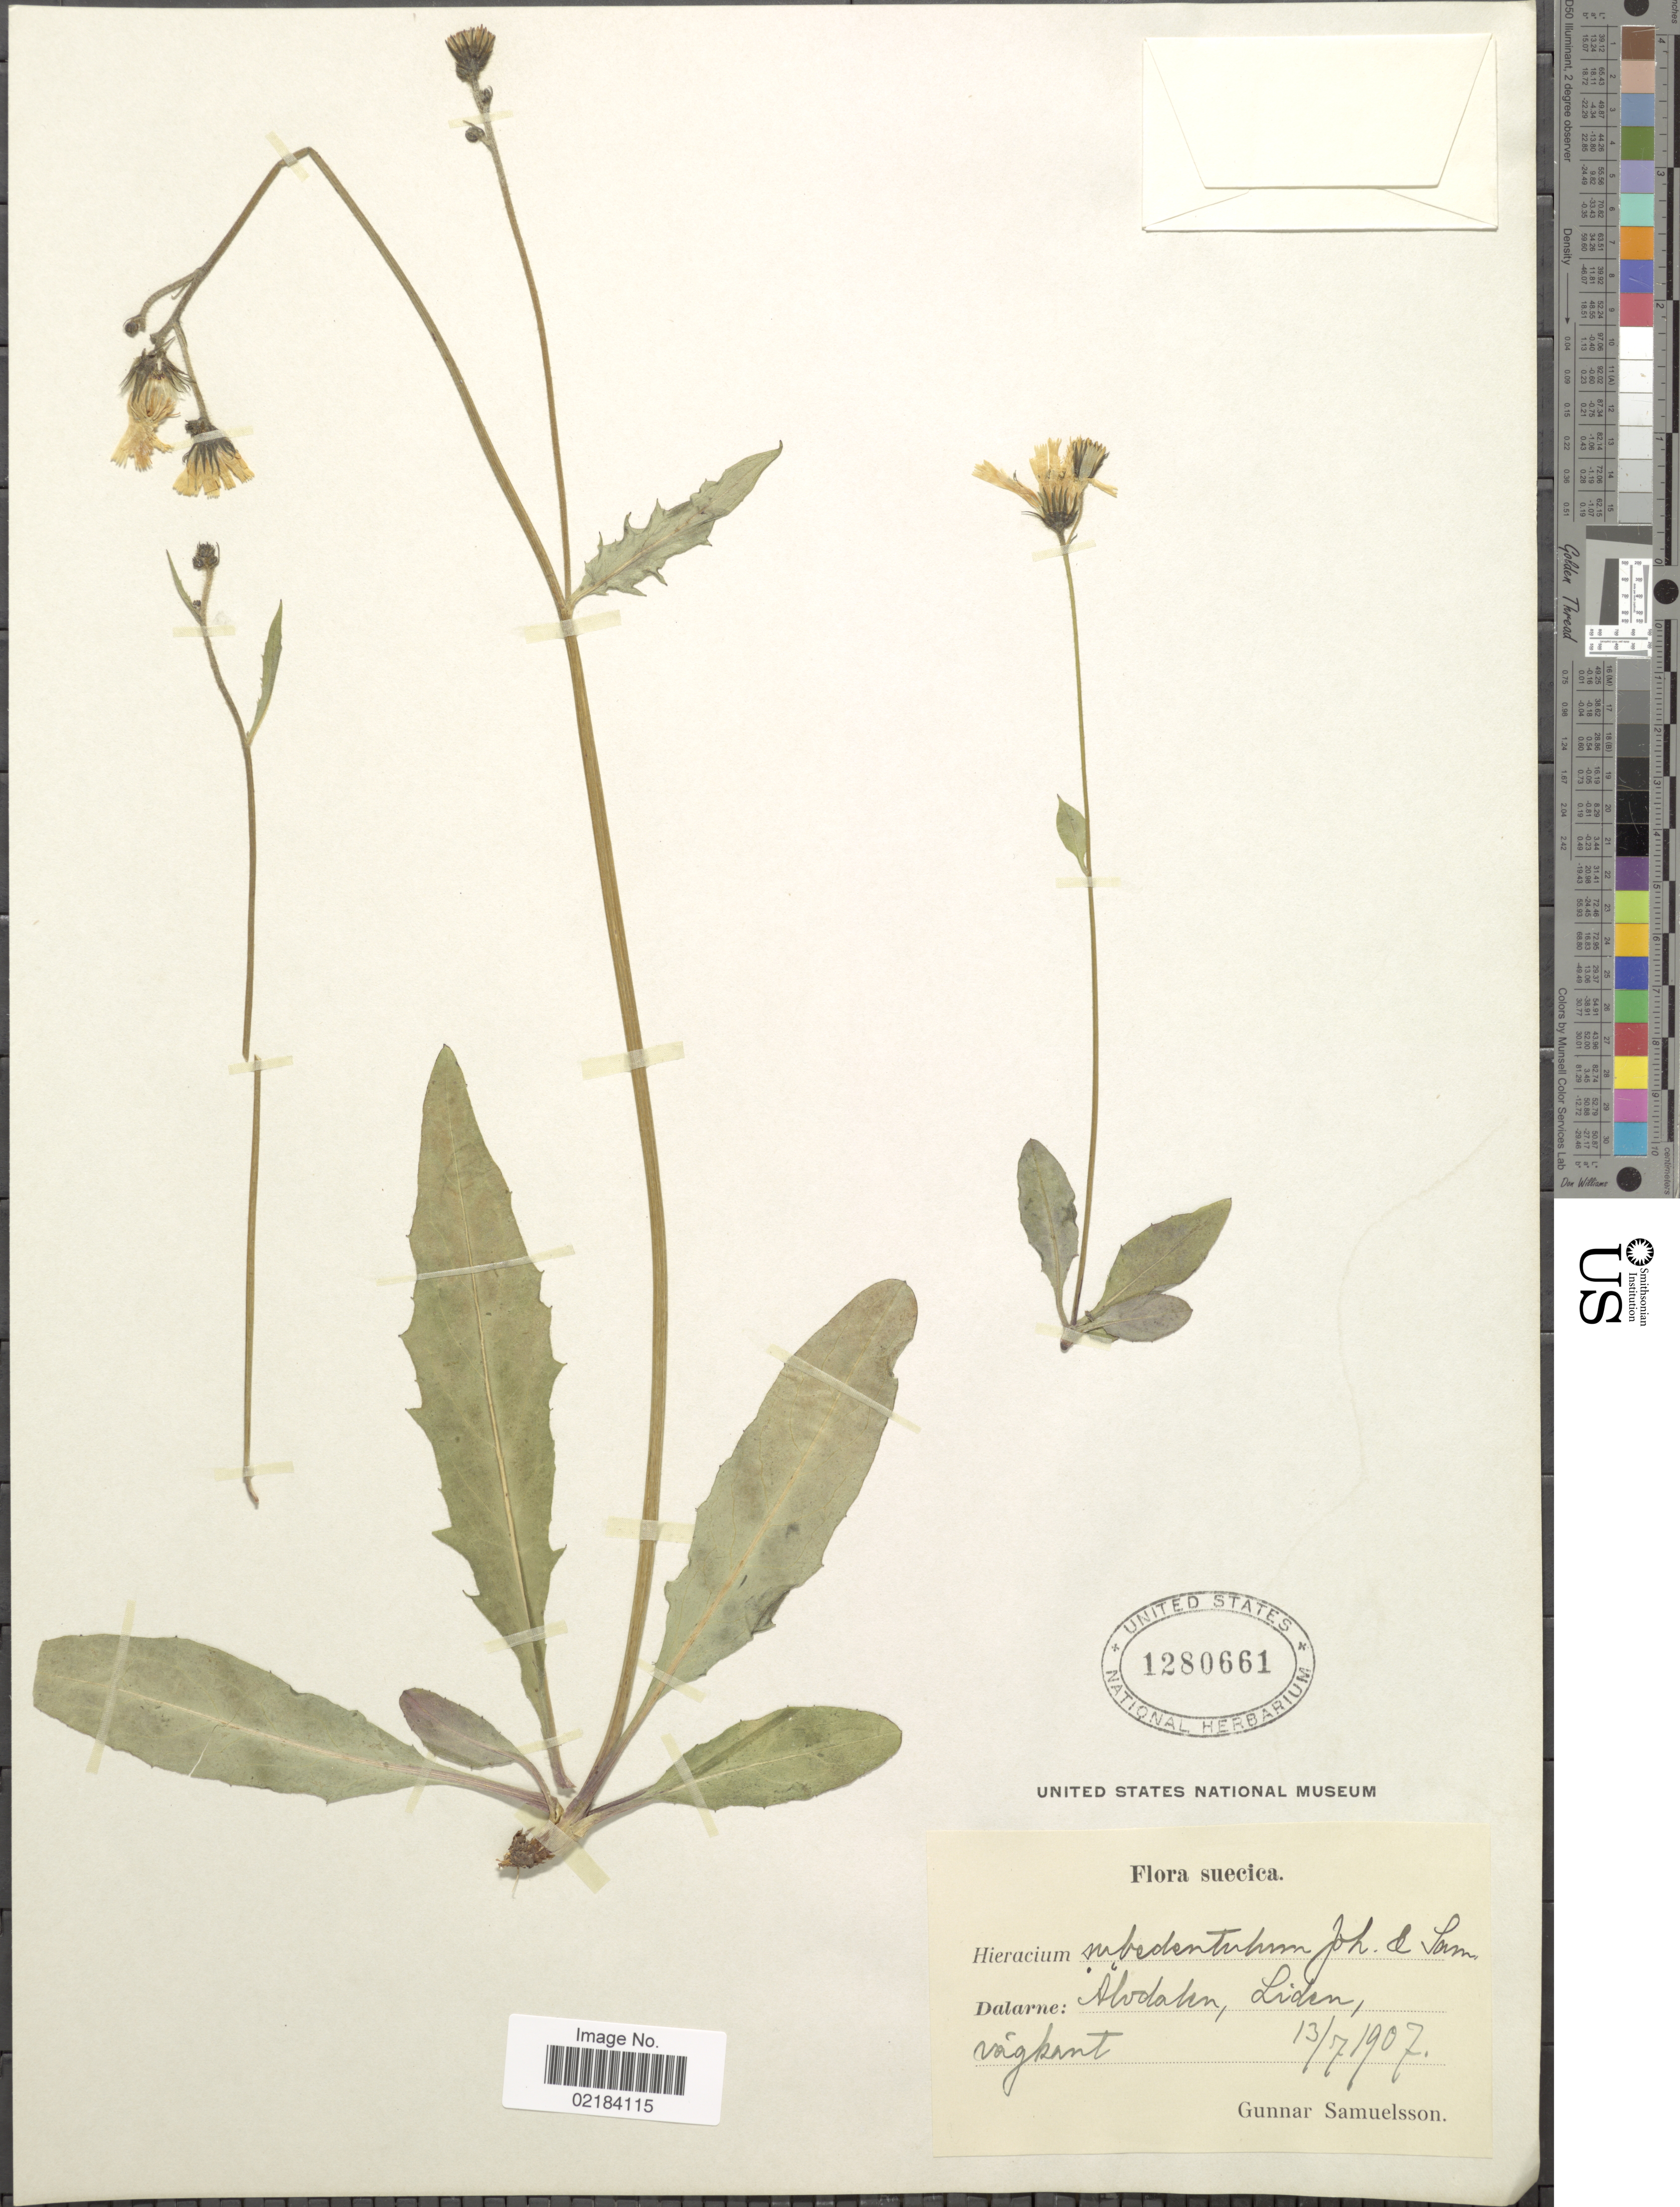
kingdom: Plantae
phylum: Tracheophyta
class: Magnoliopsida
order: Asterales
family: Asteraceae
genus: Hieracium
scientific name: Hieracium subedentulum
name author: Johanss. & Sam.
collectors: G. Samuelsson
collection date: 1907-07-13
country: Sweden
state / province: Dalarna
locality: Dalarne: Älvdalen, Liden, vägkant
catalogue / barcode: US 1280661